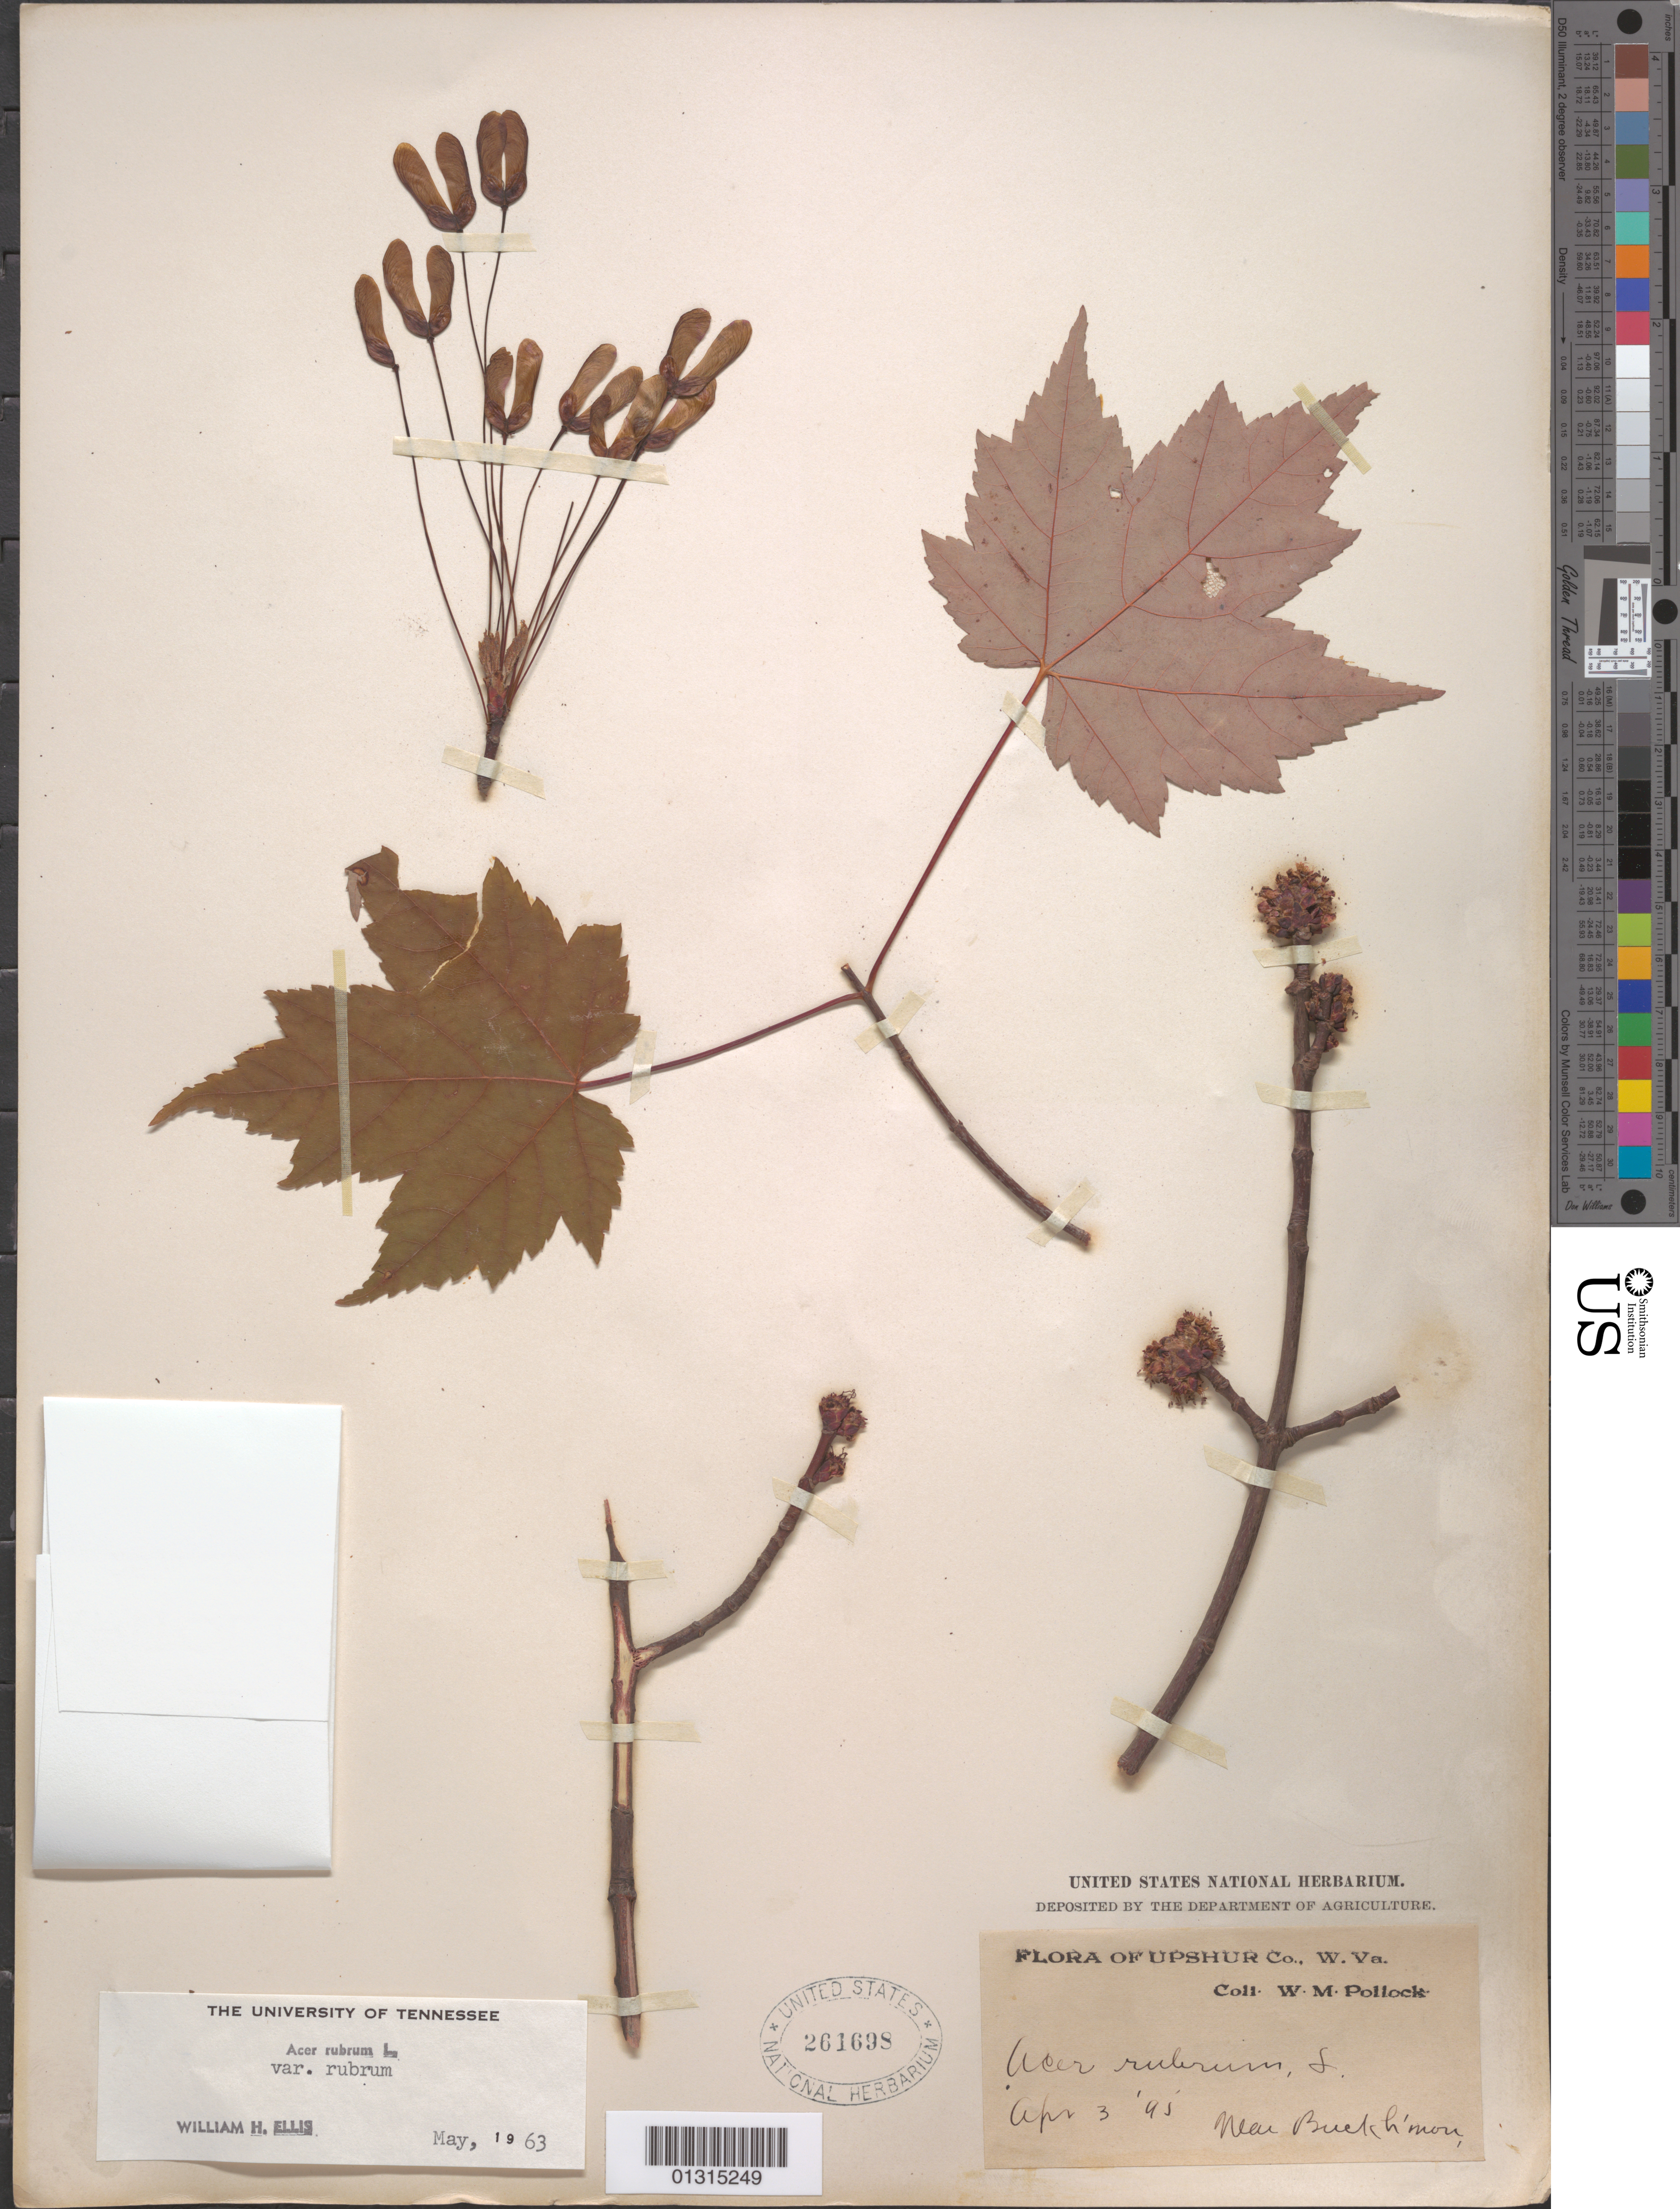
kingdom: Plantae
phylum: Tracheophyta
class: Magnoliopsida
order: Sapindales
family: Sapindaceae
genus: Acer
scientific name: Acer rubrum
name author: L.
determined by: Ellis, W. H.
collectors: W. M. Pollock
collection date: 1895-04-03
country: United States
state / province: West Virginia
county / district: Upshur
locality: Near Buckhannon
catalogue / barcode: US 261698